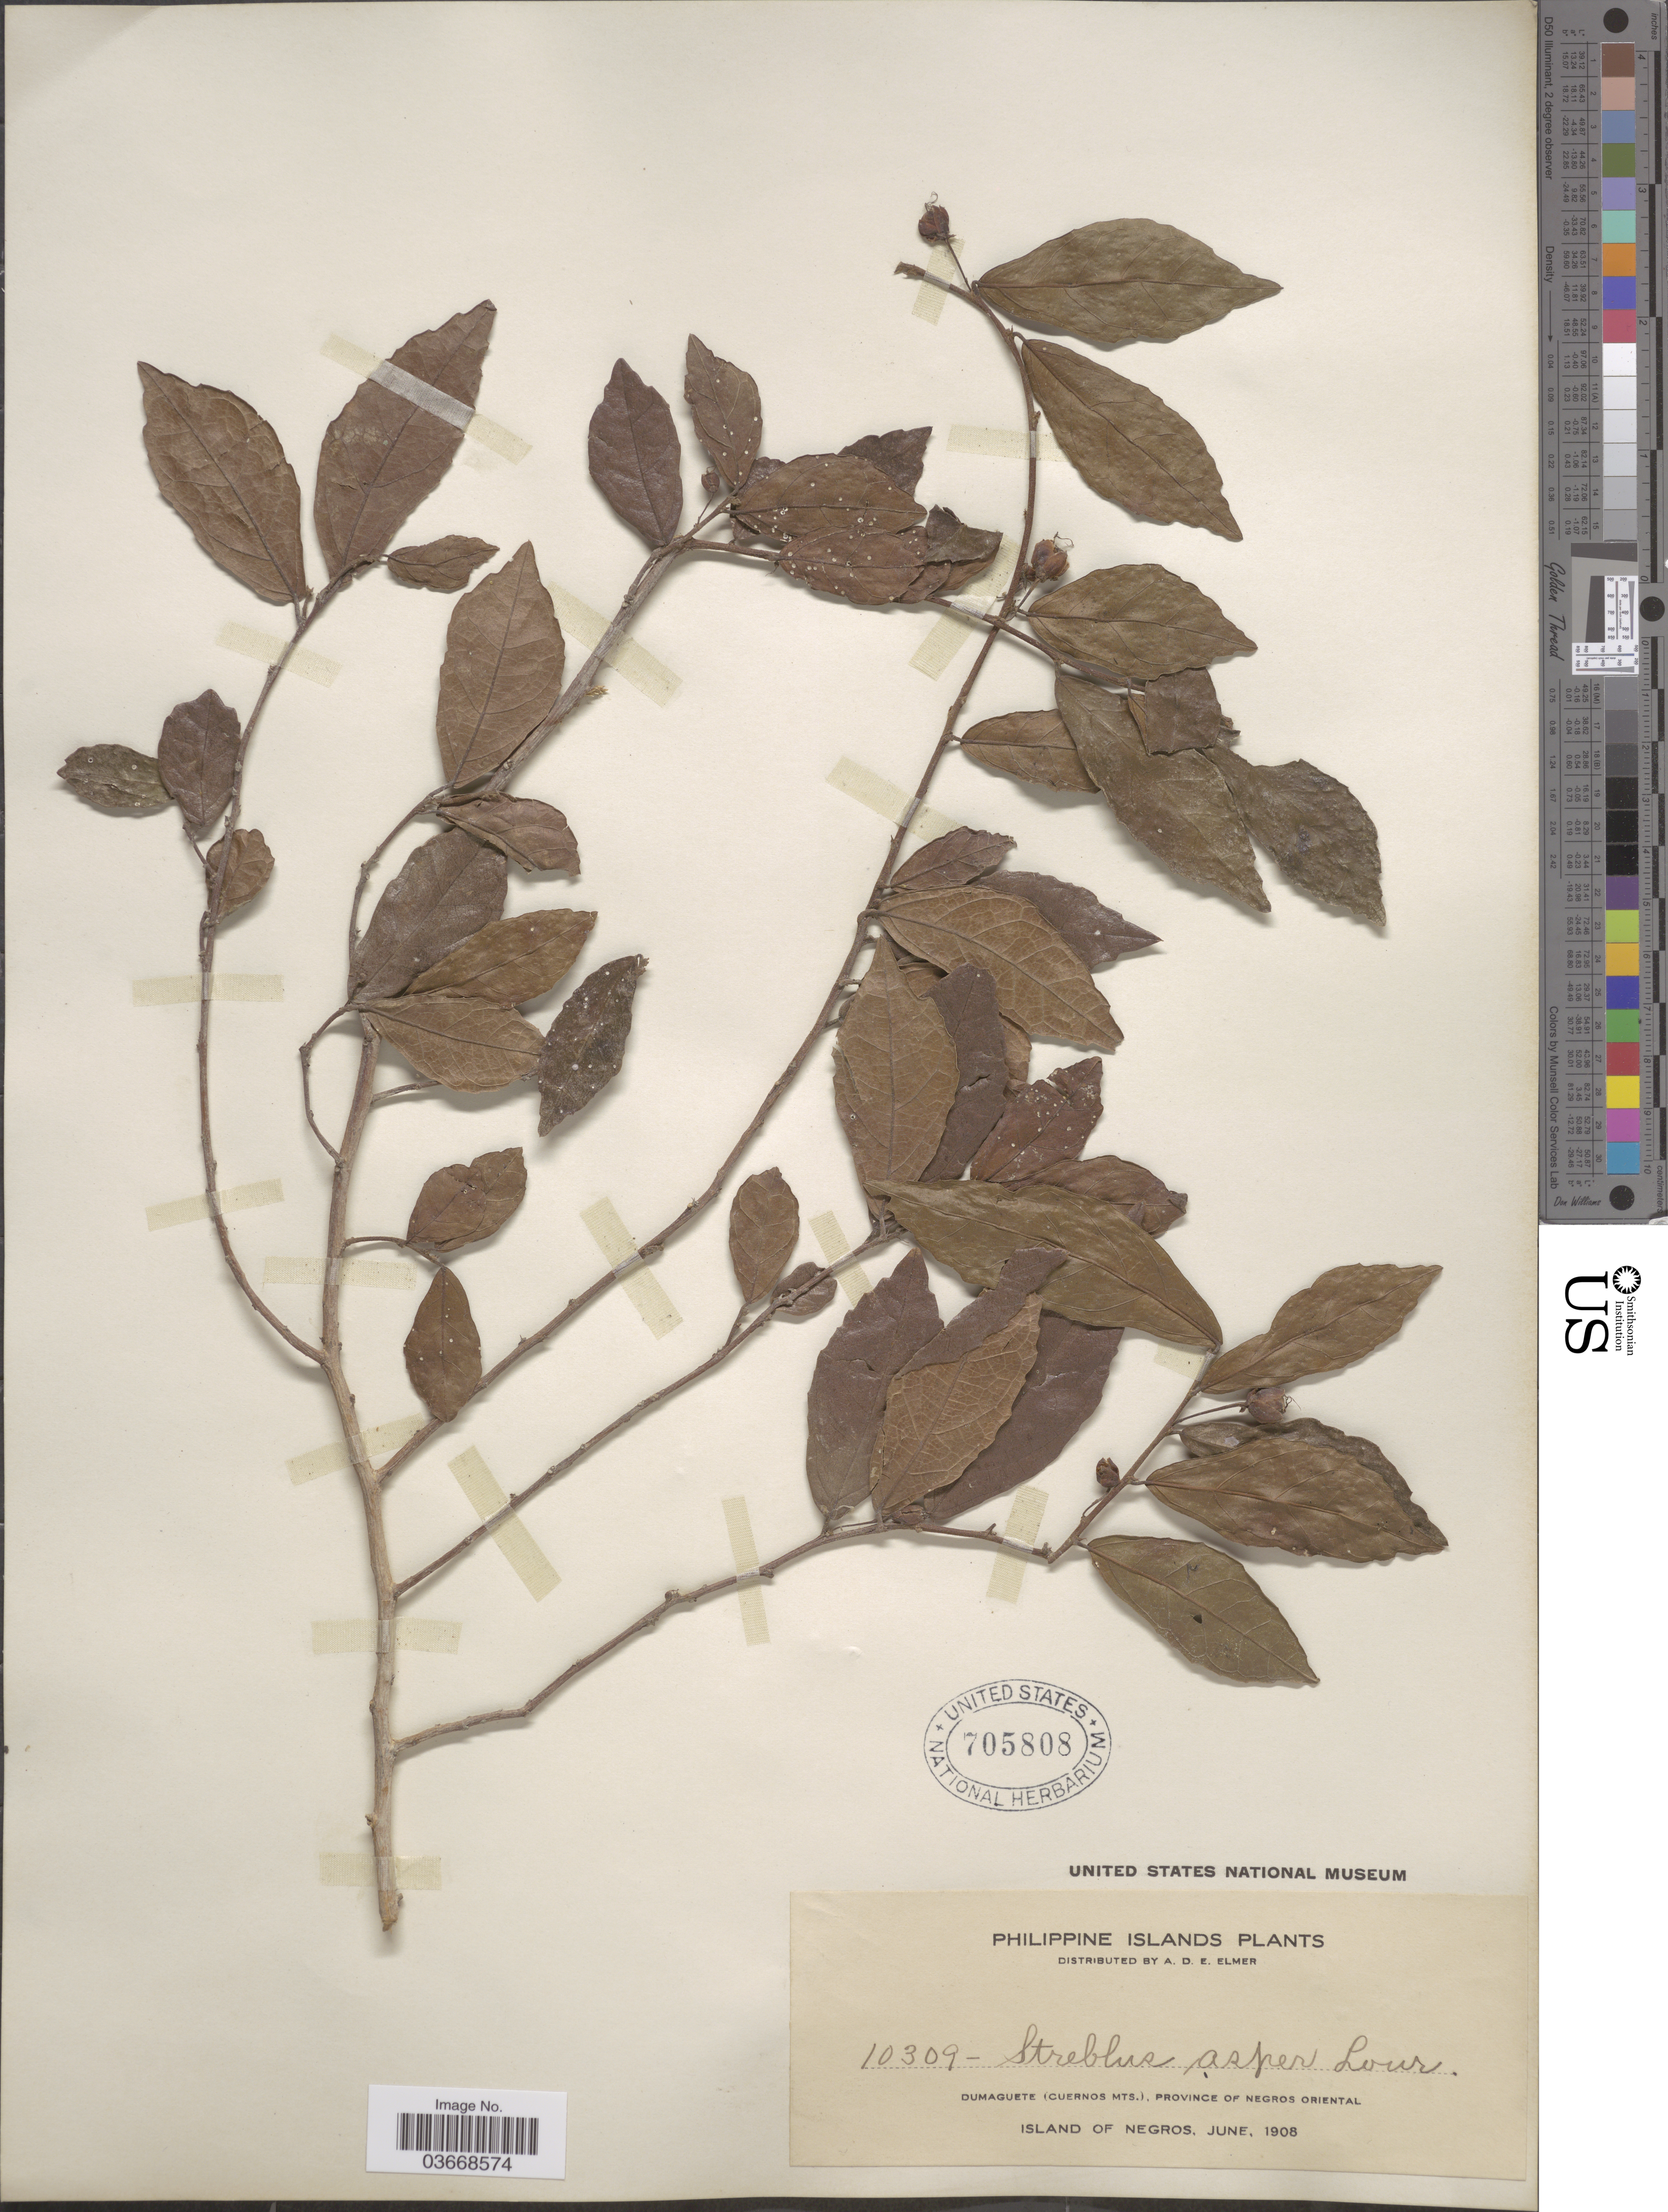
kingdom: Plantae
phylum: Tracheophyta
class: Magnoliopsida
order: Rosales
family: Moraceae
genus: Streblus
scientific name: Streblus asper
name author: Lour.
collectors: A. D. E. Elmer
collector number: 10309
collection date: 1908-06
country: Philippines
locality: Dumaguete (Cuernos Mts.), Province of Negros Oriental. Island of Negros.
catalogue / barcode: US 705808